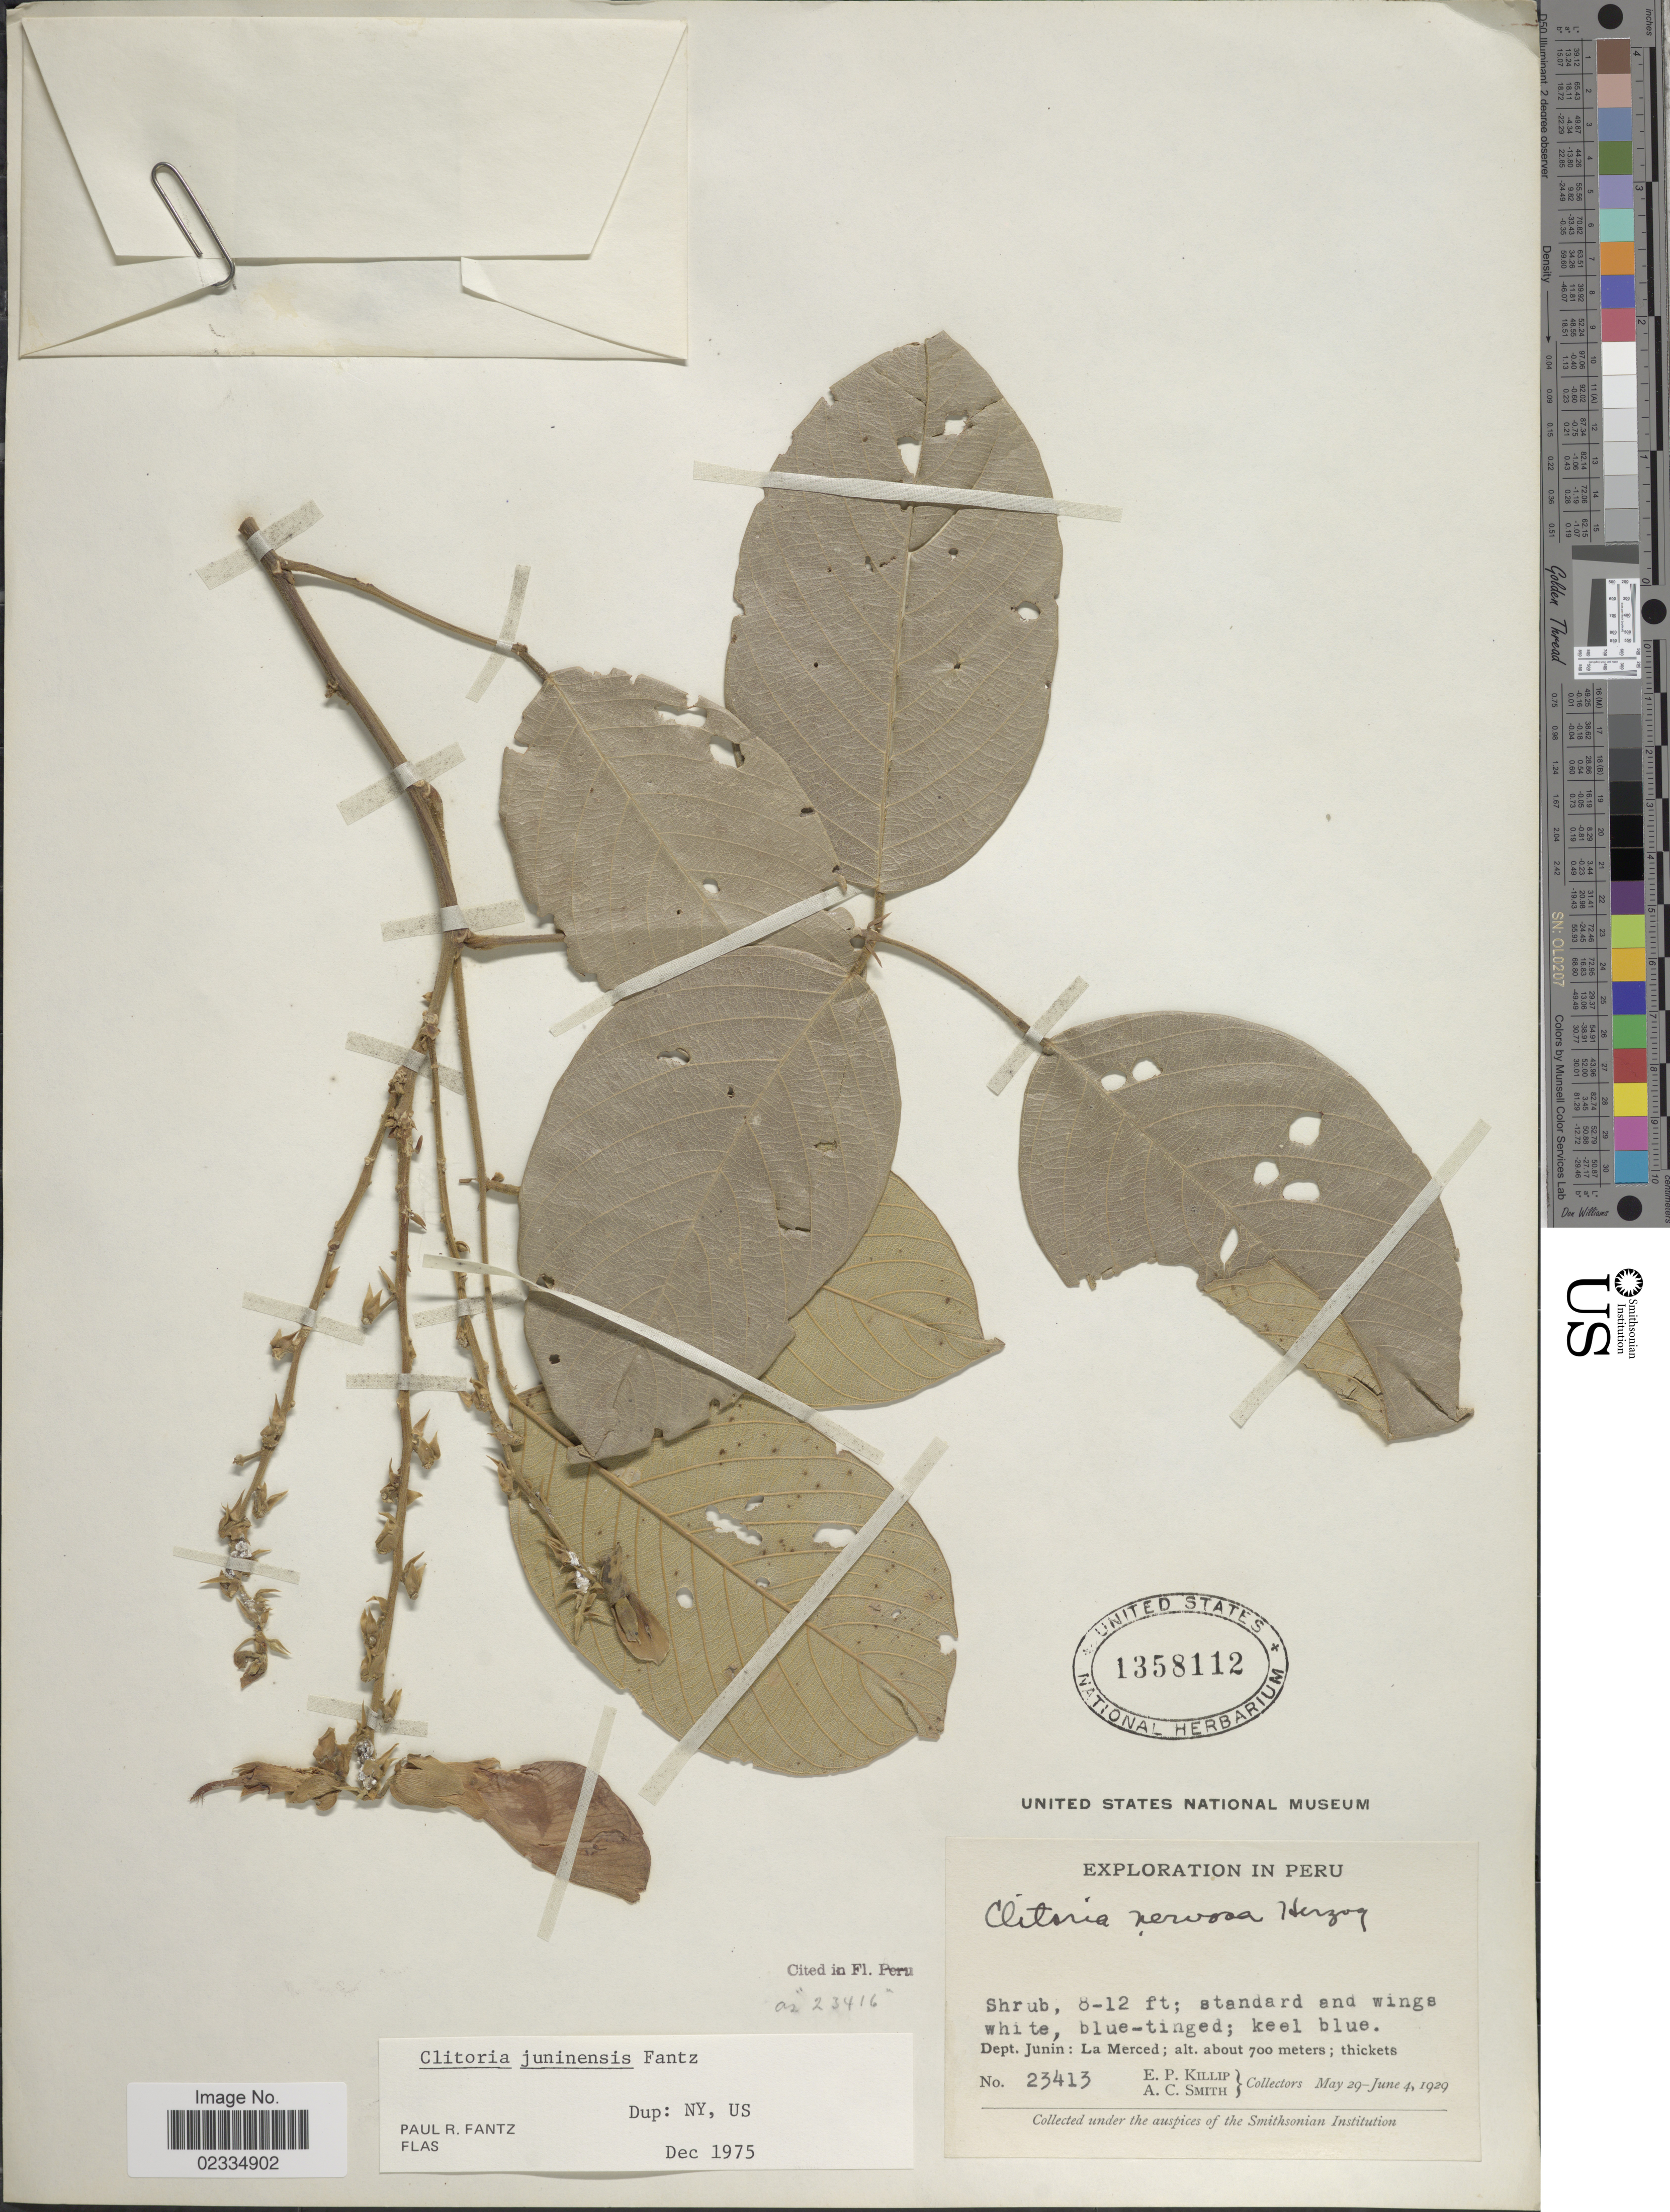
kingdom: Plantae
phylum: Tracheophyta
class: Magnoliopsida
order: Fabales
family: Fabaceae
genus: Clitoria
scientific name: Clitoria juninensis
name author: Fantz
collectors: E. P. Killip & A. C. Smith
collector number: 23413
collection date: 1929-05-29/1929-06-04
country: Peru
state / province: Junín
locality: La Merced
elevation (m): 700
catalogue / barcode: US 1358112